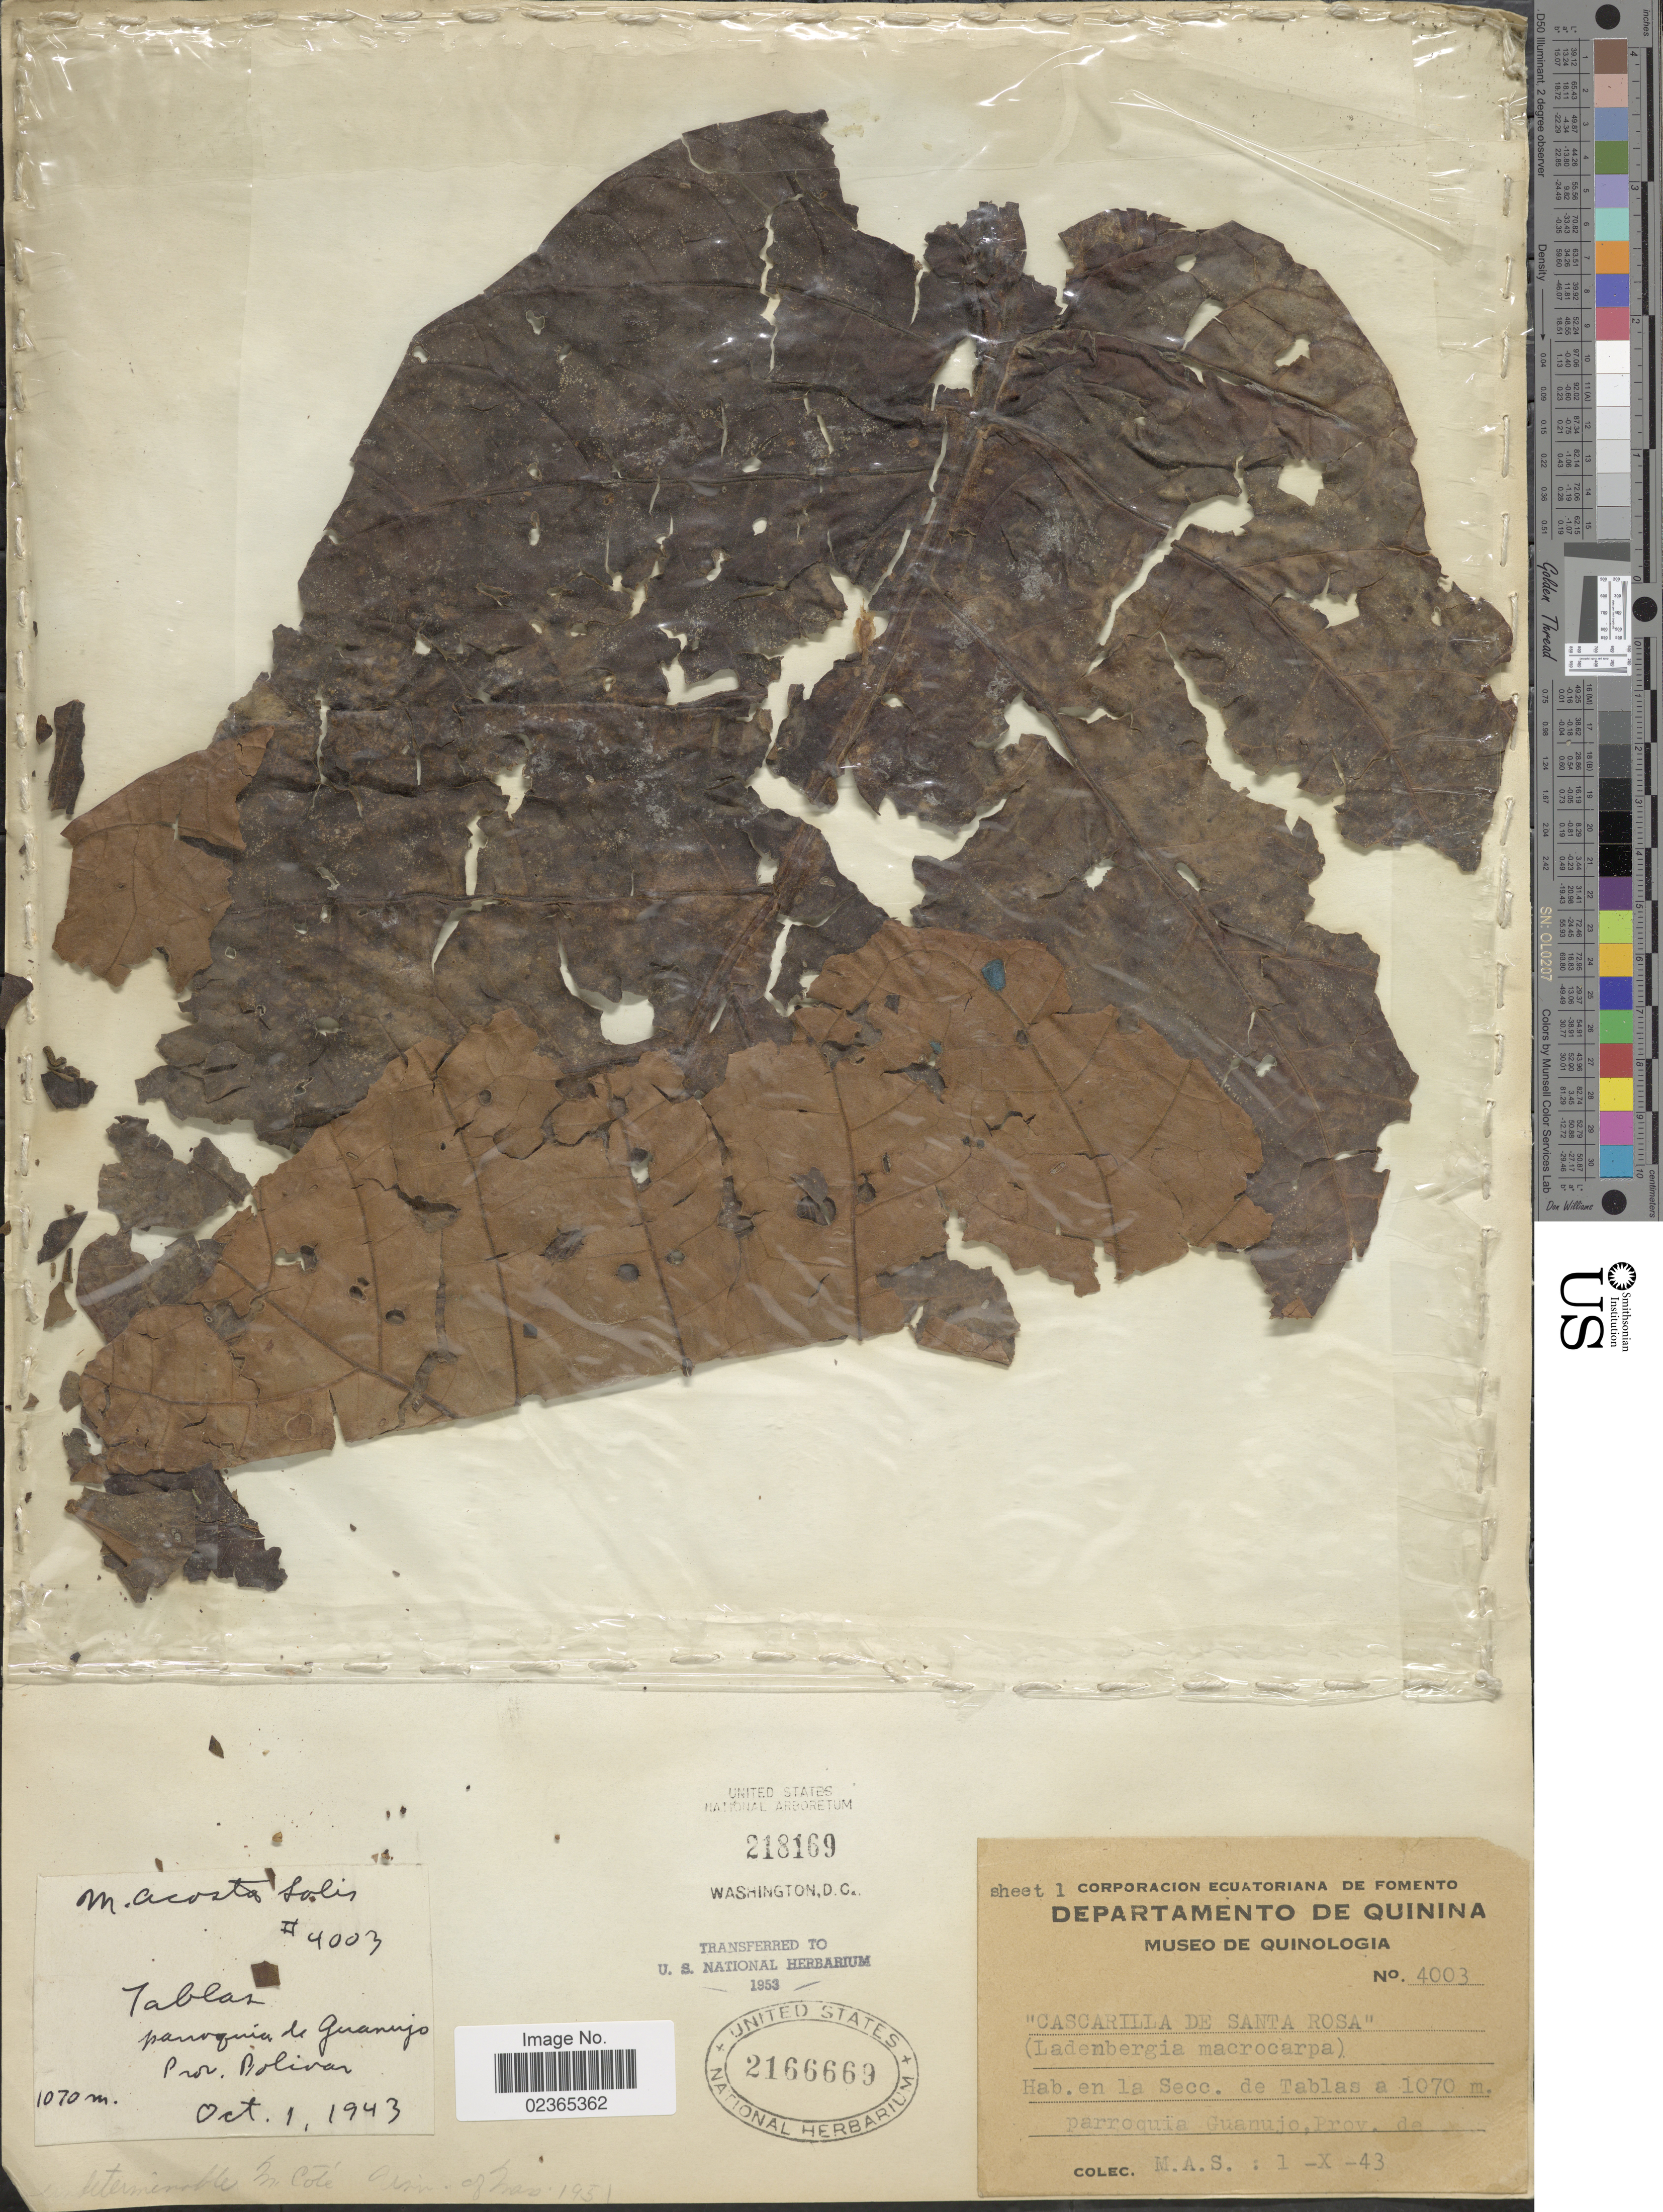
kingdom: Plantae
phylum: Tracheophyta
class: Magnoliopsida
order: Gentianales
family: Rubiaceae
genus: Ladenbergia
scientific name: Ladenbergia macrocarpa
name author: (Vahl) Klotzsch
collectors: M. A. S.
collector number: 4003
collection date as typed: Transcribed d/m/y: 1/10/43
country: Ecuador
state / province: Bolívar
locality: Quinina, en la Secc. de Tablas a parroquia Guanujo, Prov. de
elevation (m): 1070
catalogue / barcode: US 2166669